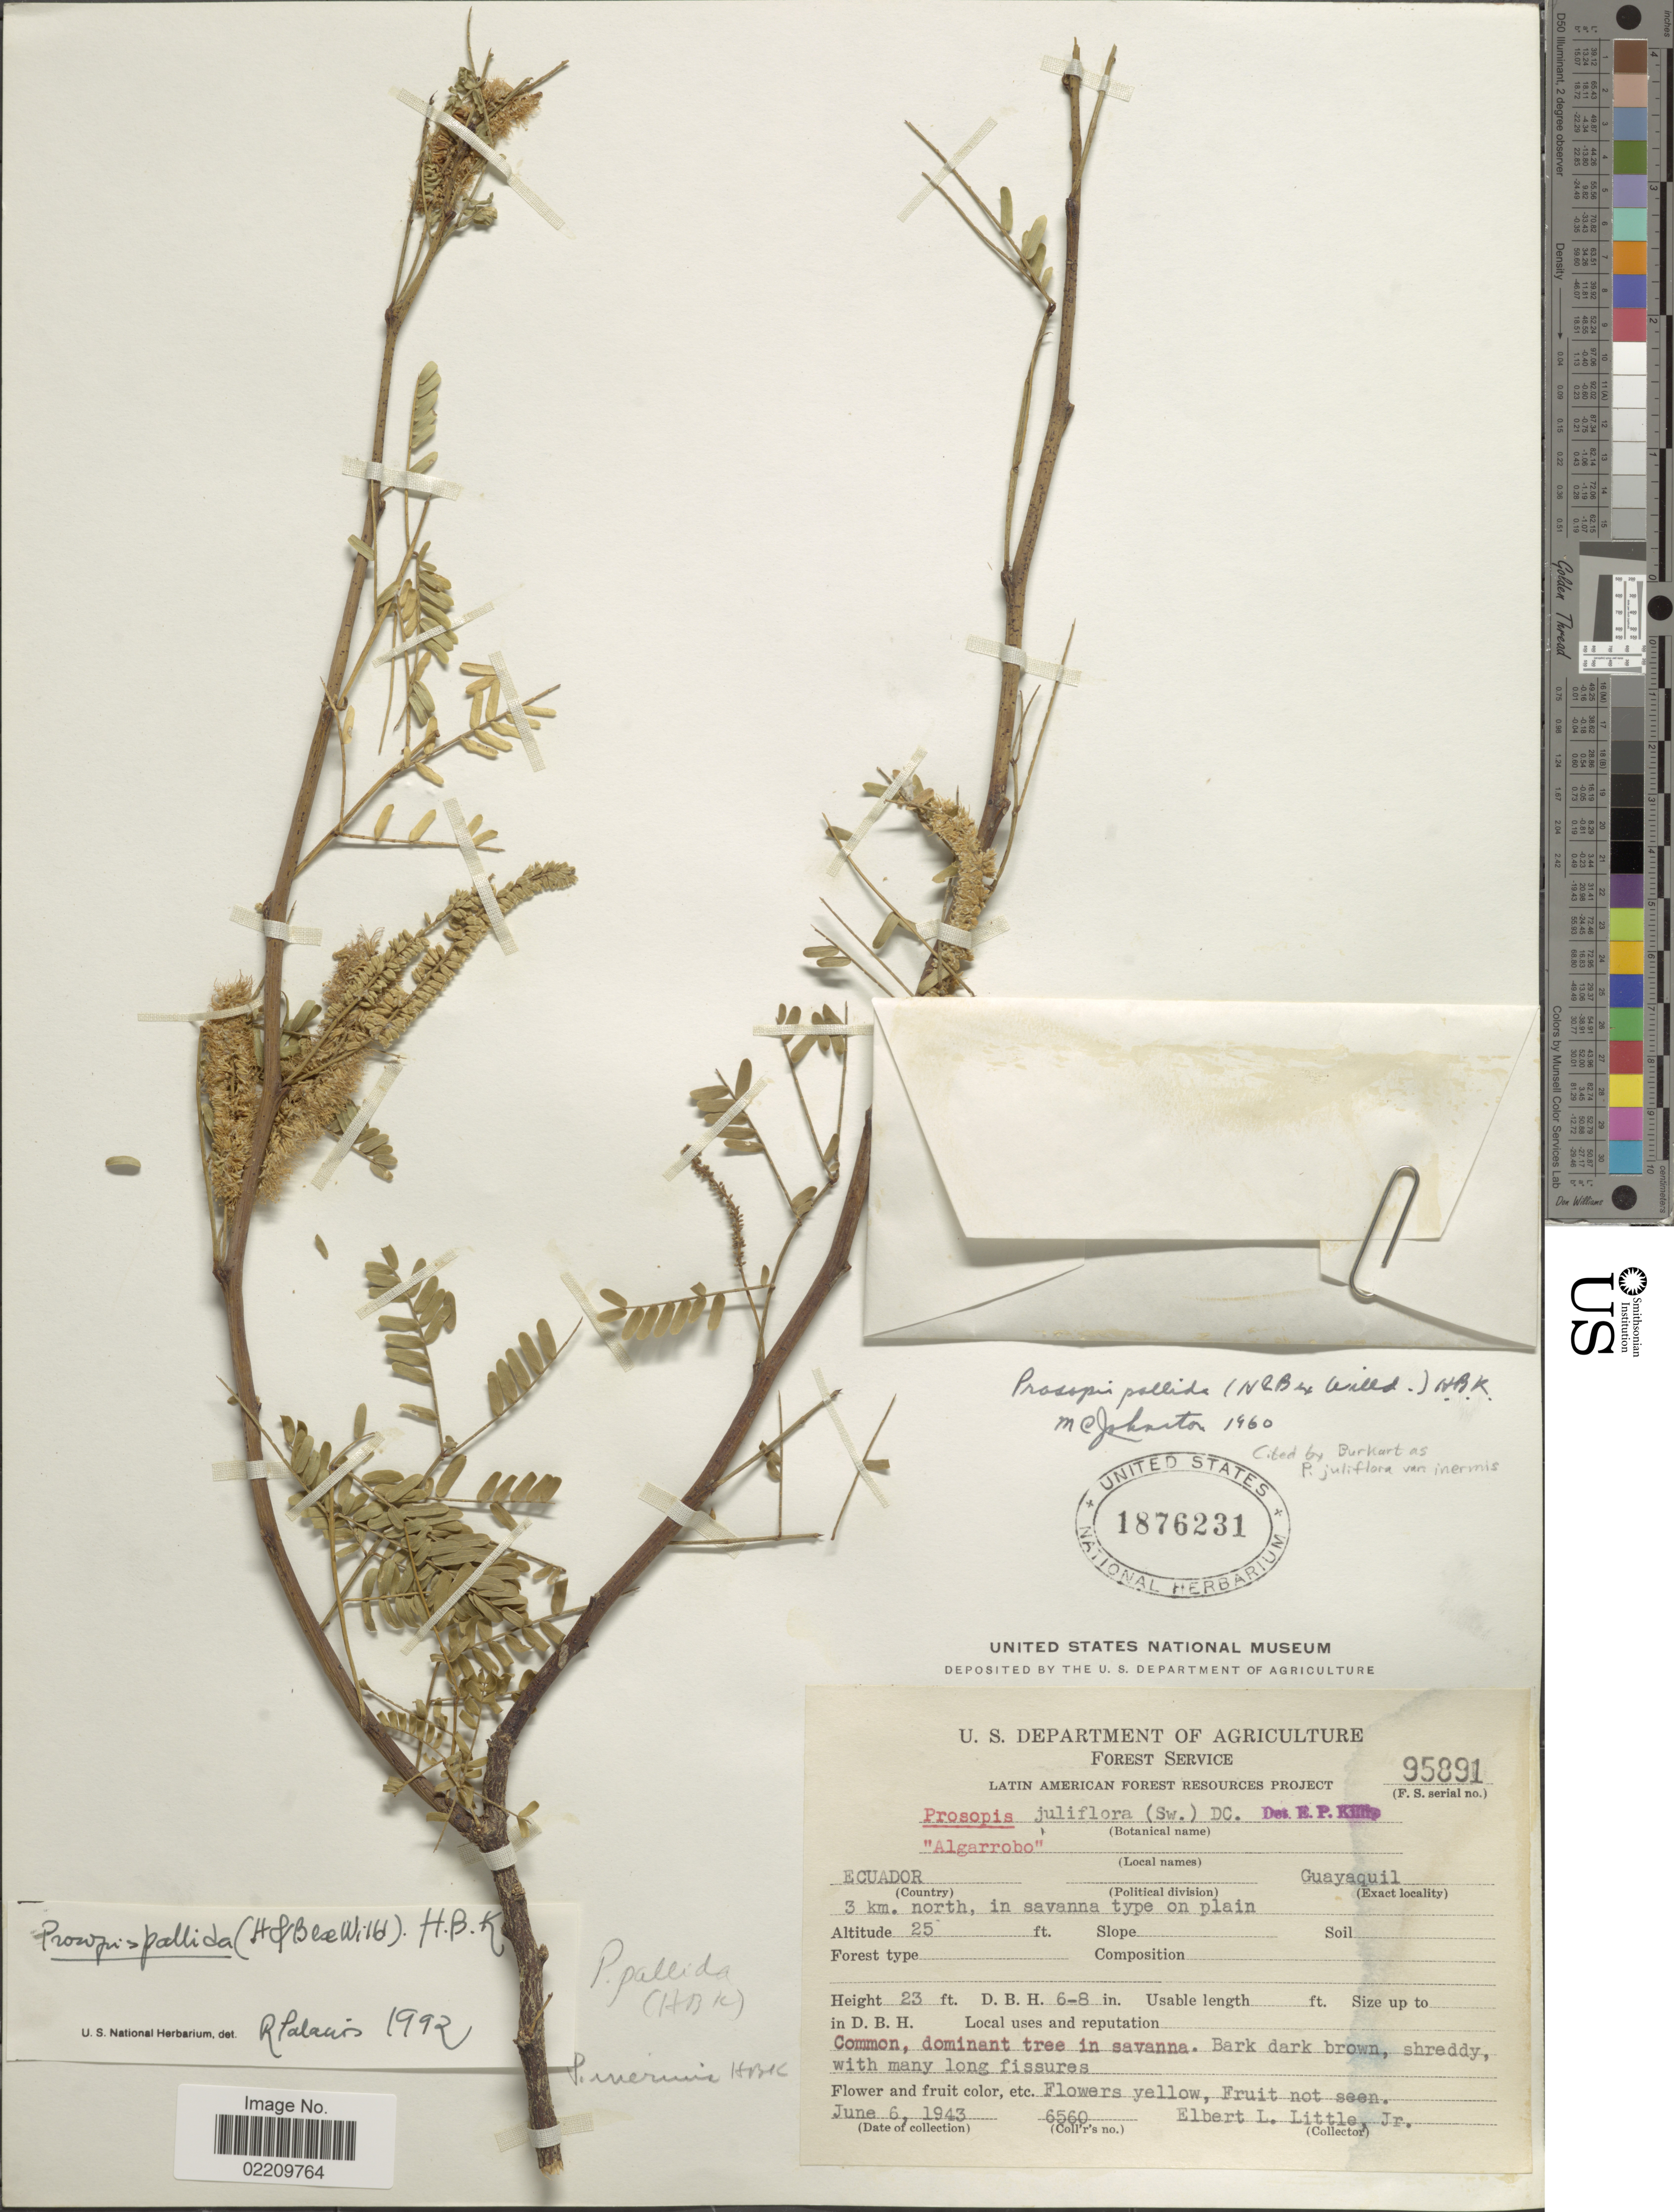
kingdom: Plantae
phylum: Tracheophyta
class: Magnoliopsida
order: Fabales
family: Fabaceae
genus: Neltuma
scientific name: Neltuma pallida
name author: (Humb. & Bonpl. ex Willd.) C. E. Hughes & G.P. Lewis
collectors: E. L. Little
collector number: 6560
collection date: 1943-06-06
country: Ecuador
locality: Guayaquil. 3 km. north, in savanna type on plain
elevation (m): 8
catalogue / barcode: US 1876231